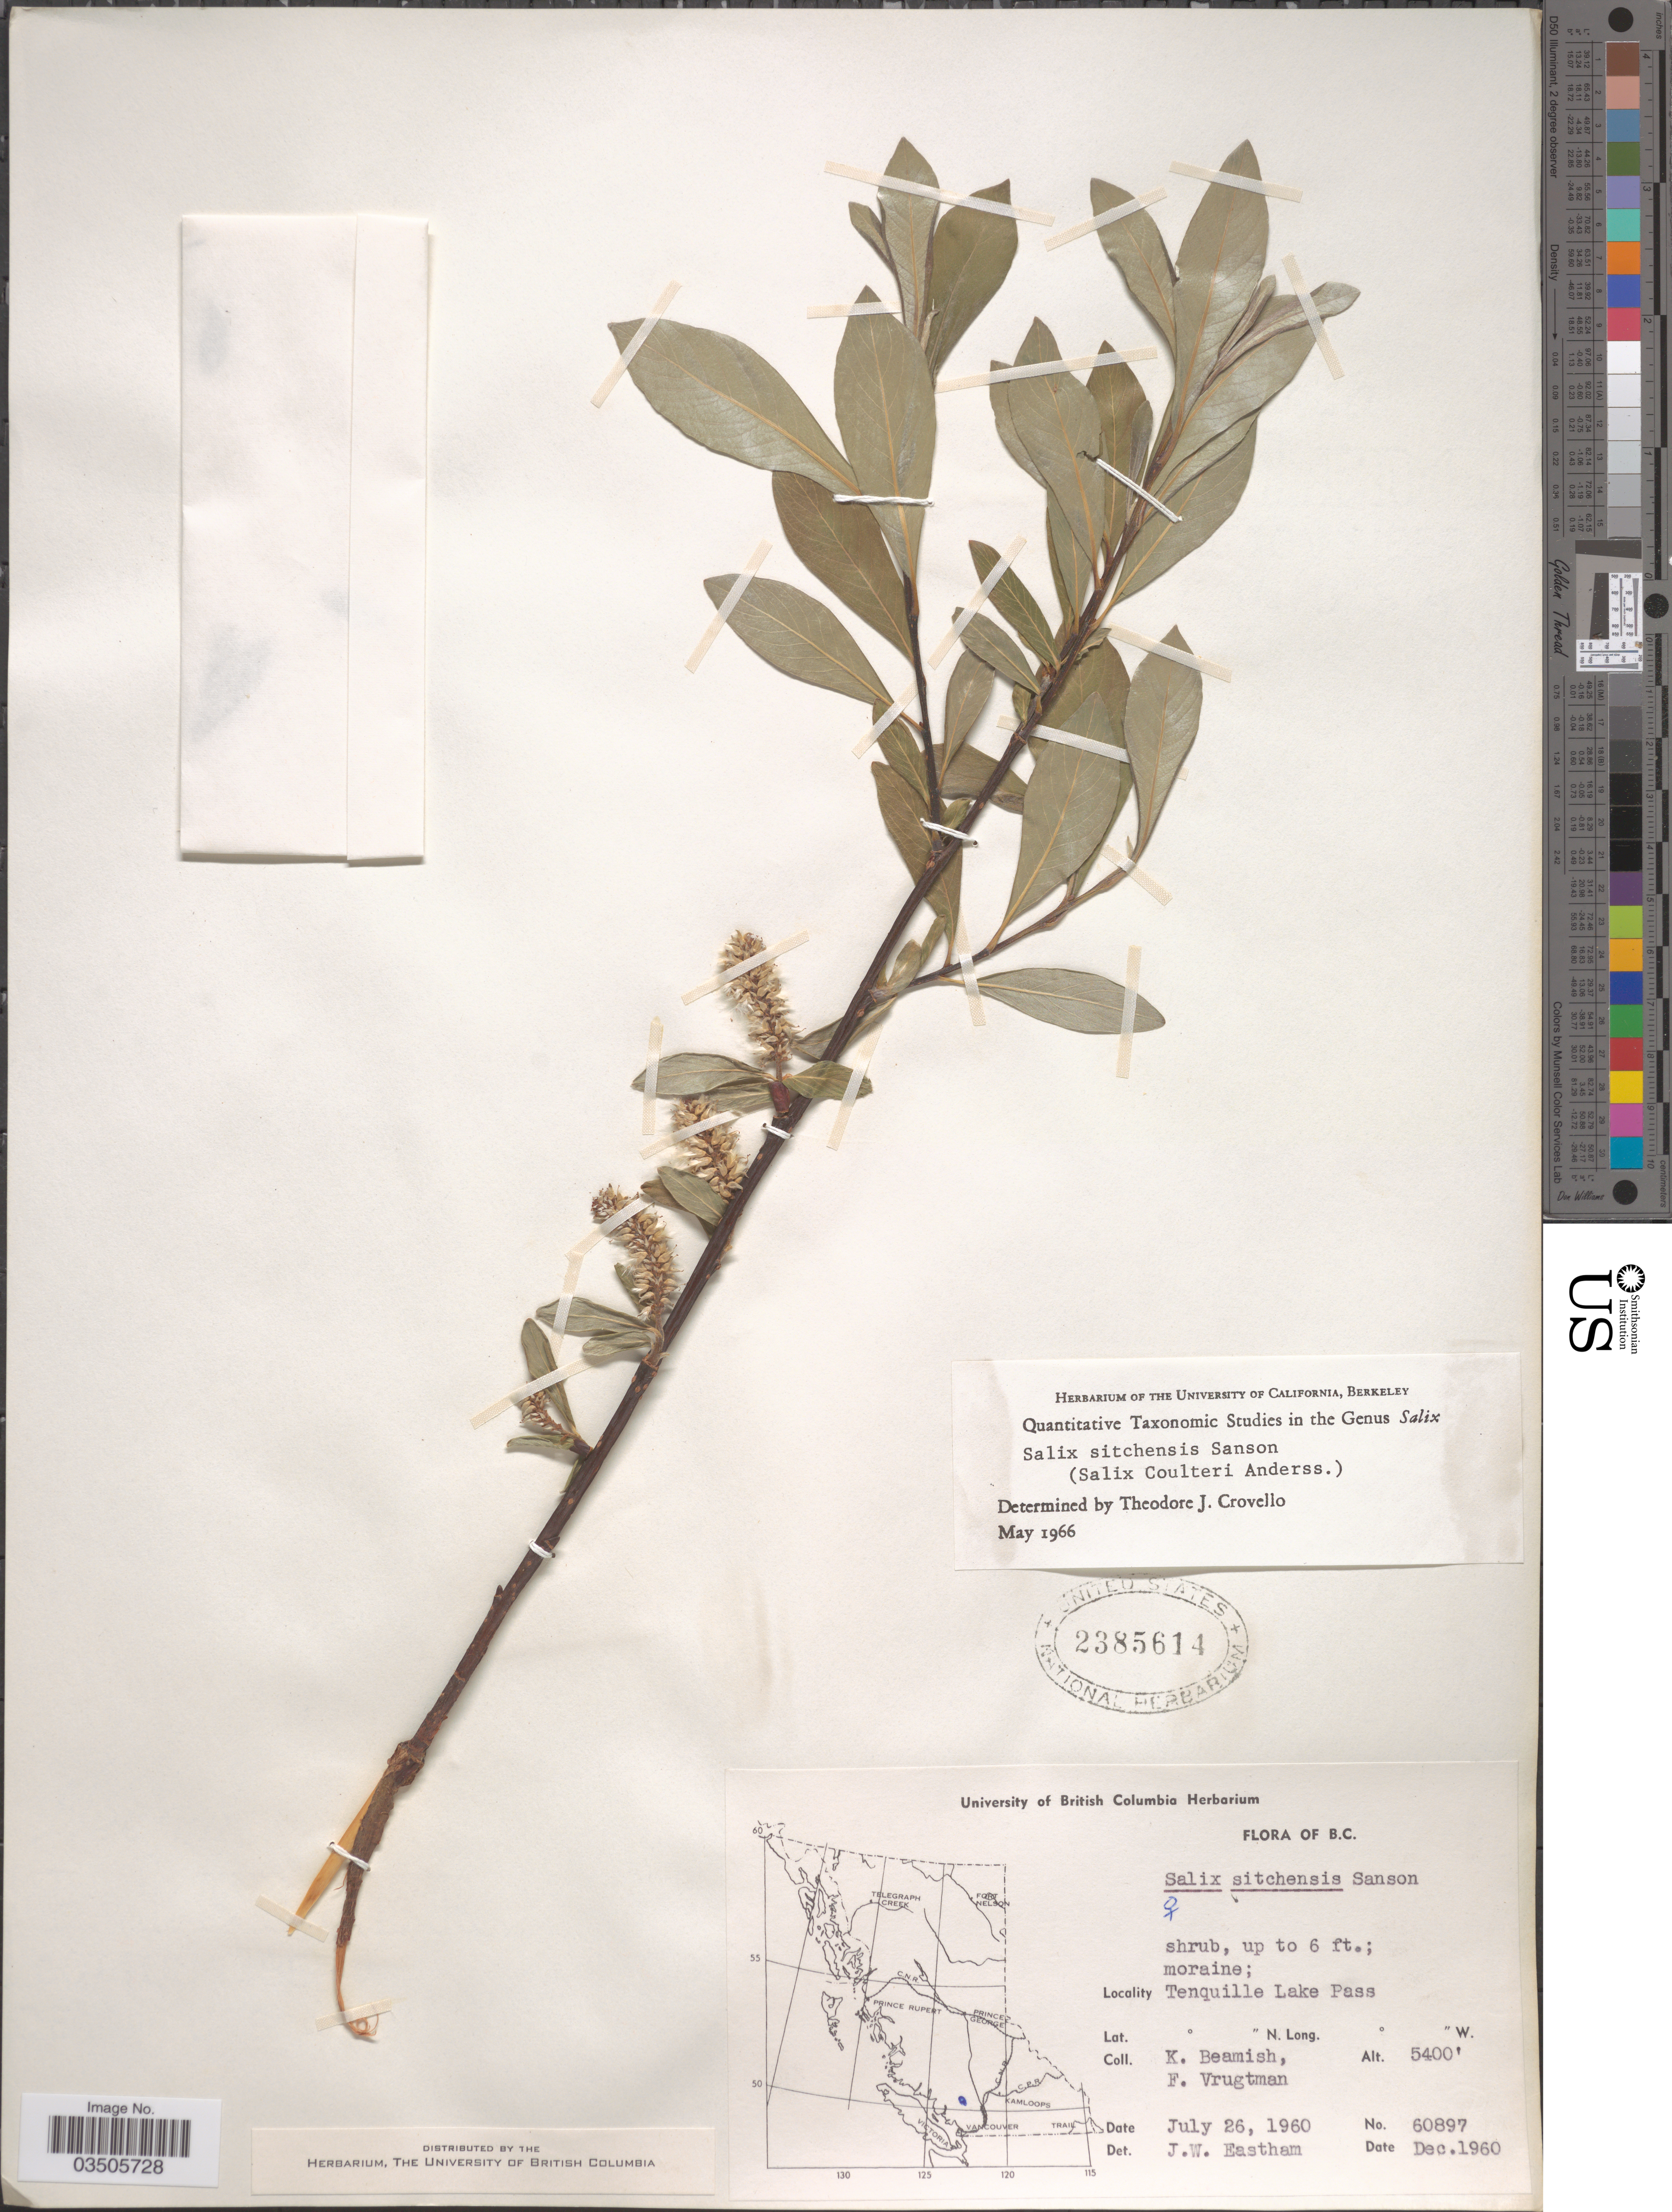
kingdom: Plantae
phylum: Tracheophyta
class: Magnoliopsida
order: Malpighiales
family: Salicaceae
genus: Salix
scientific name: Salix sitchensis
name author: Sanson ex Bong.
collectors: K. Beamish & F. Vrugtman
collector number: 60897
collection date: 1960-07-26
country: Canada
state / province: British Columbia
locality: Tenquille Lake Pass.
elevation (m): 1646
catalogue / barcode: US 2385614